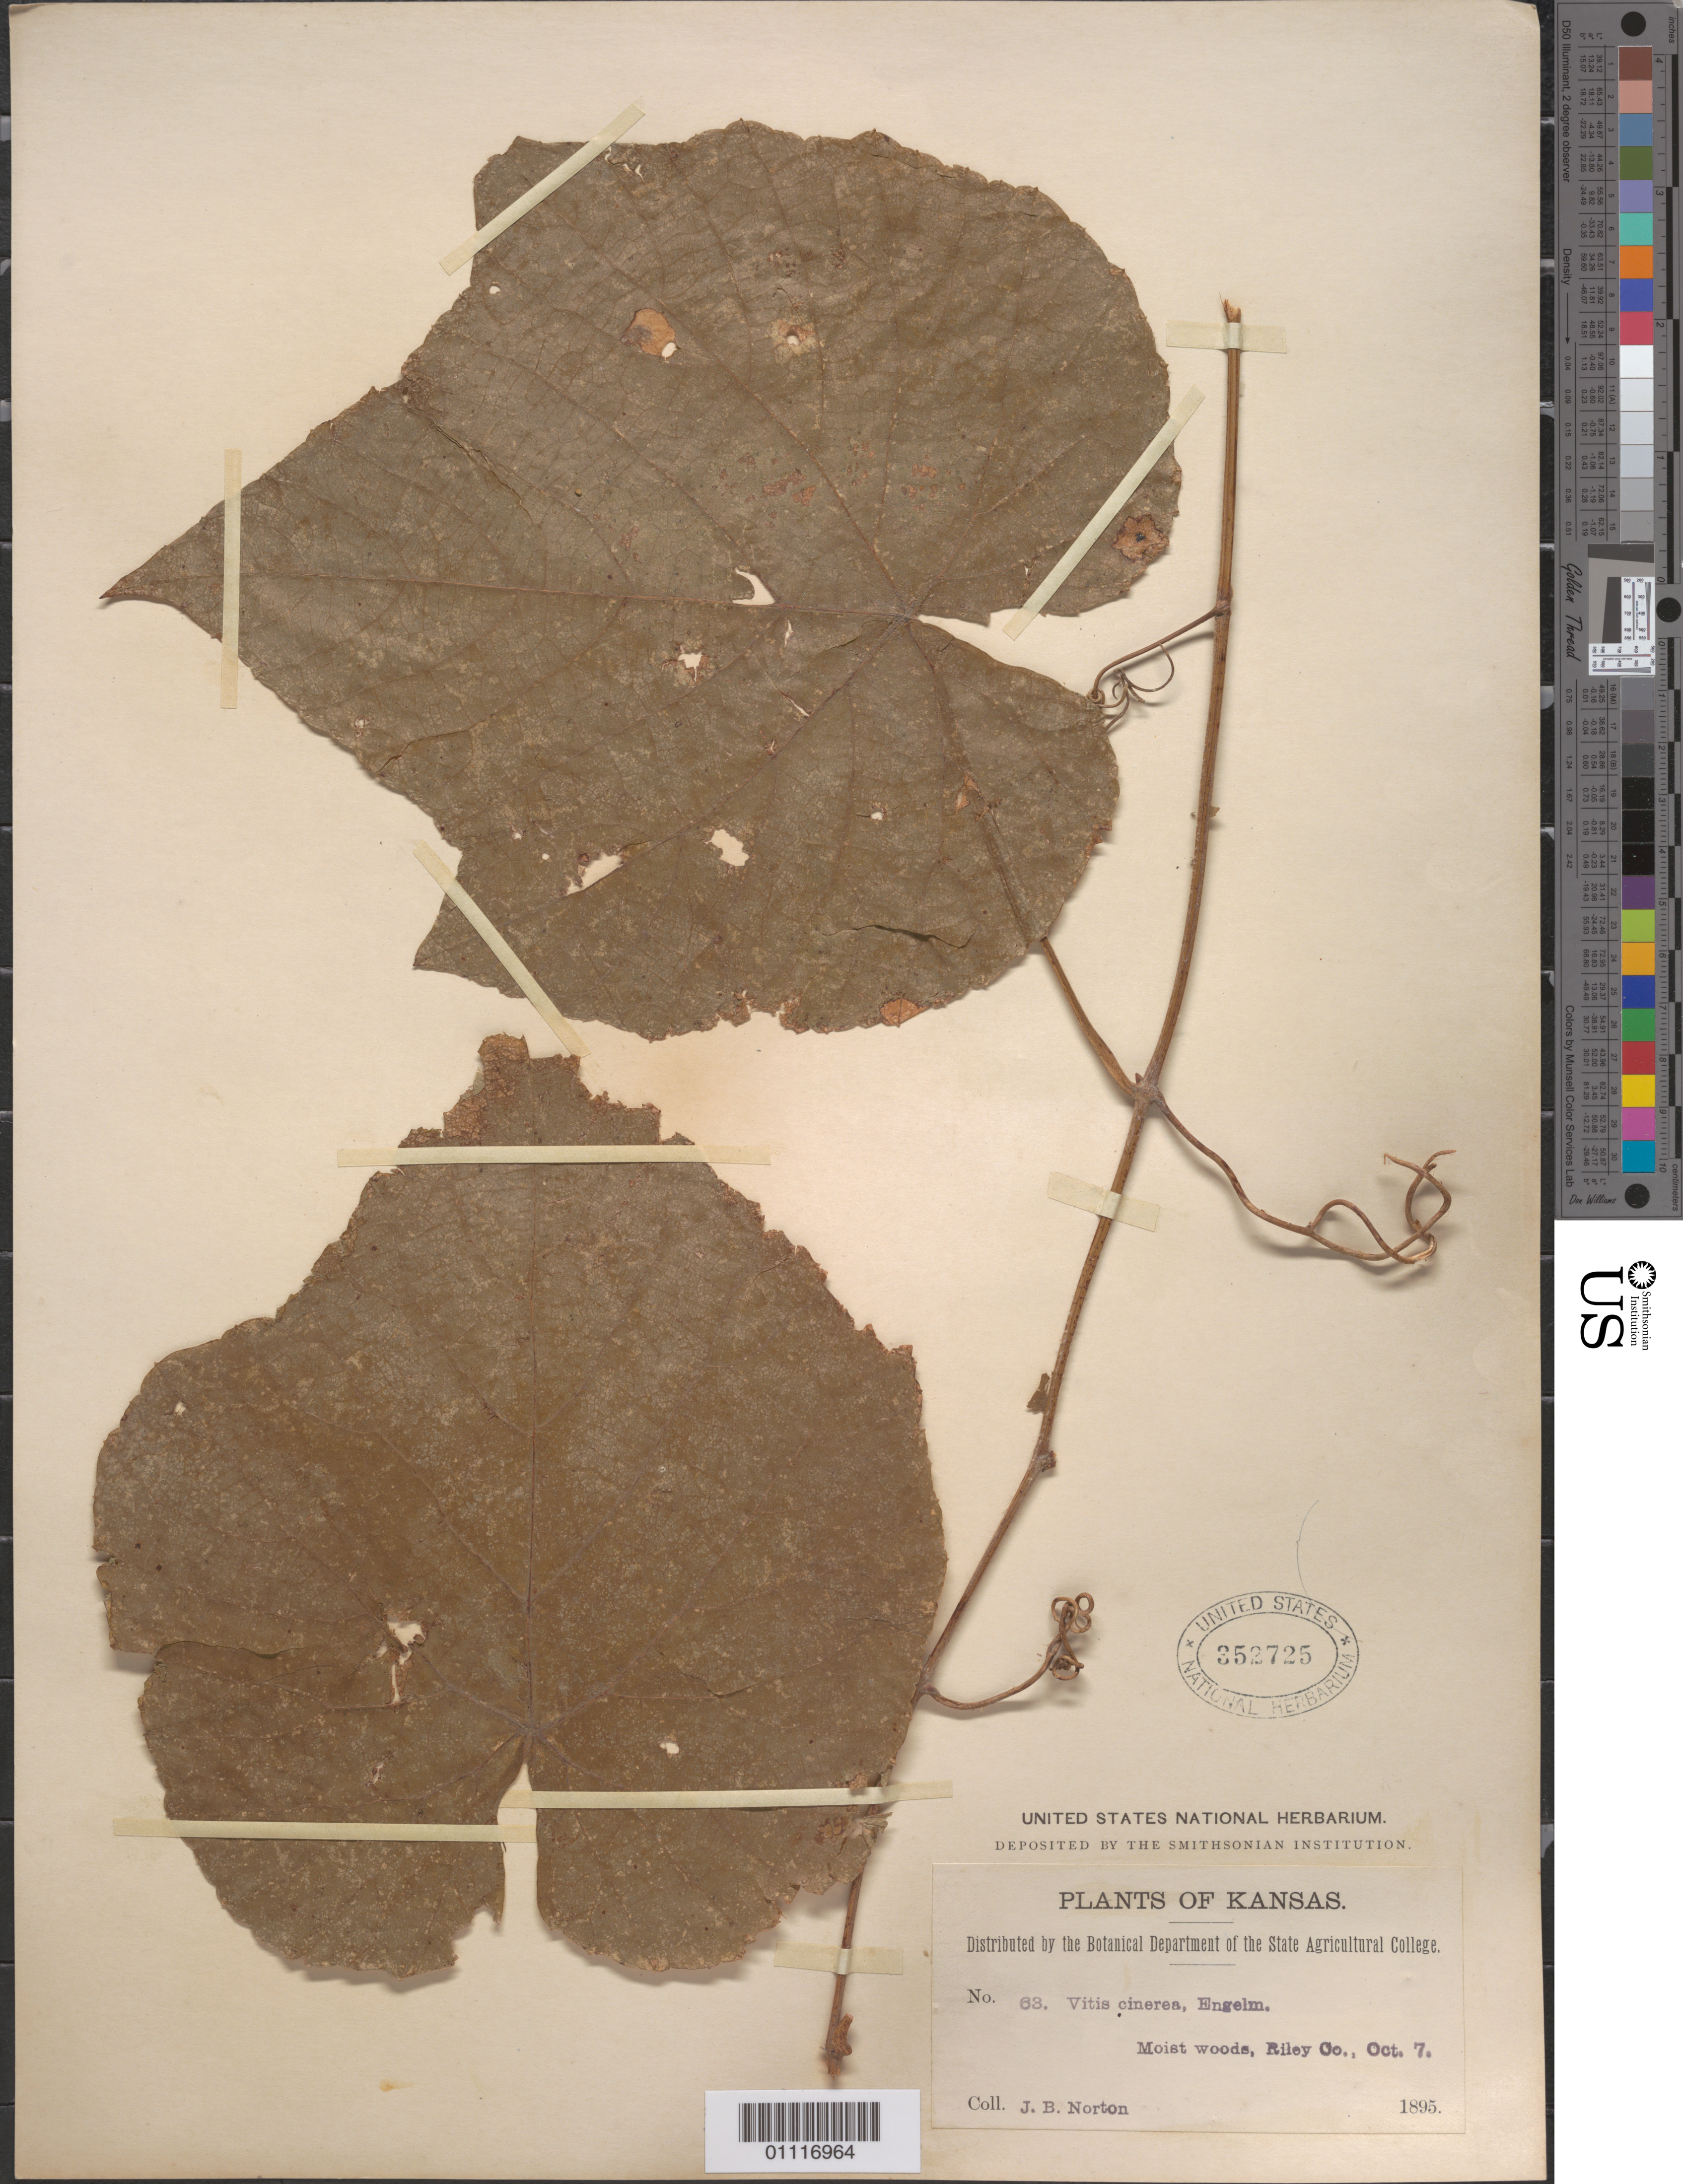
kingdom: Plantae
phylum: Tracheophyta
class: Magnoliopsida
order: Vitales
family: Vitaceae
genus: Vitis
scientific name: Vitis cinerea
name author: (Engelm.) Millardet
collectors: J. B. Norton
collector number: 63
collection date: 1895-10-07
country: United States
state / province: Kansas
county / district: Riley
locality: Moist woods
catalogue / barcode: US 352725